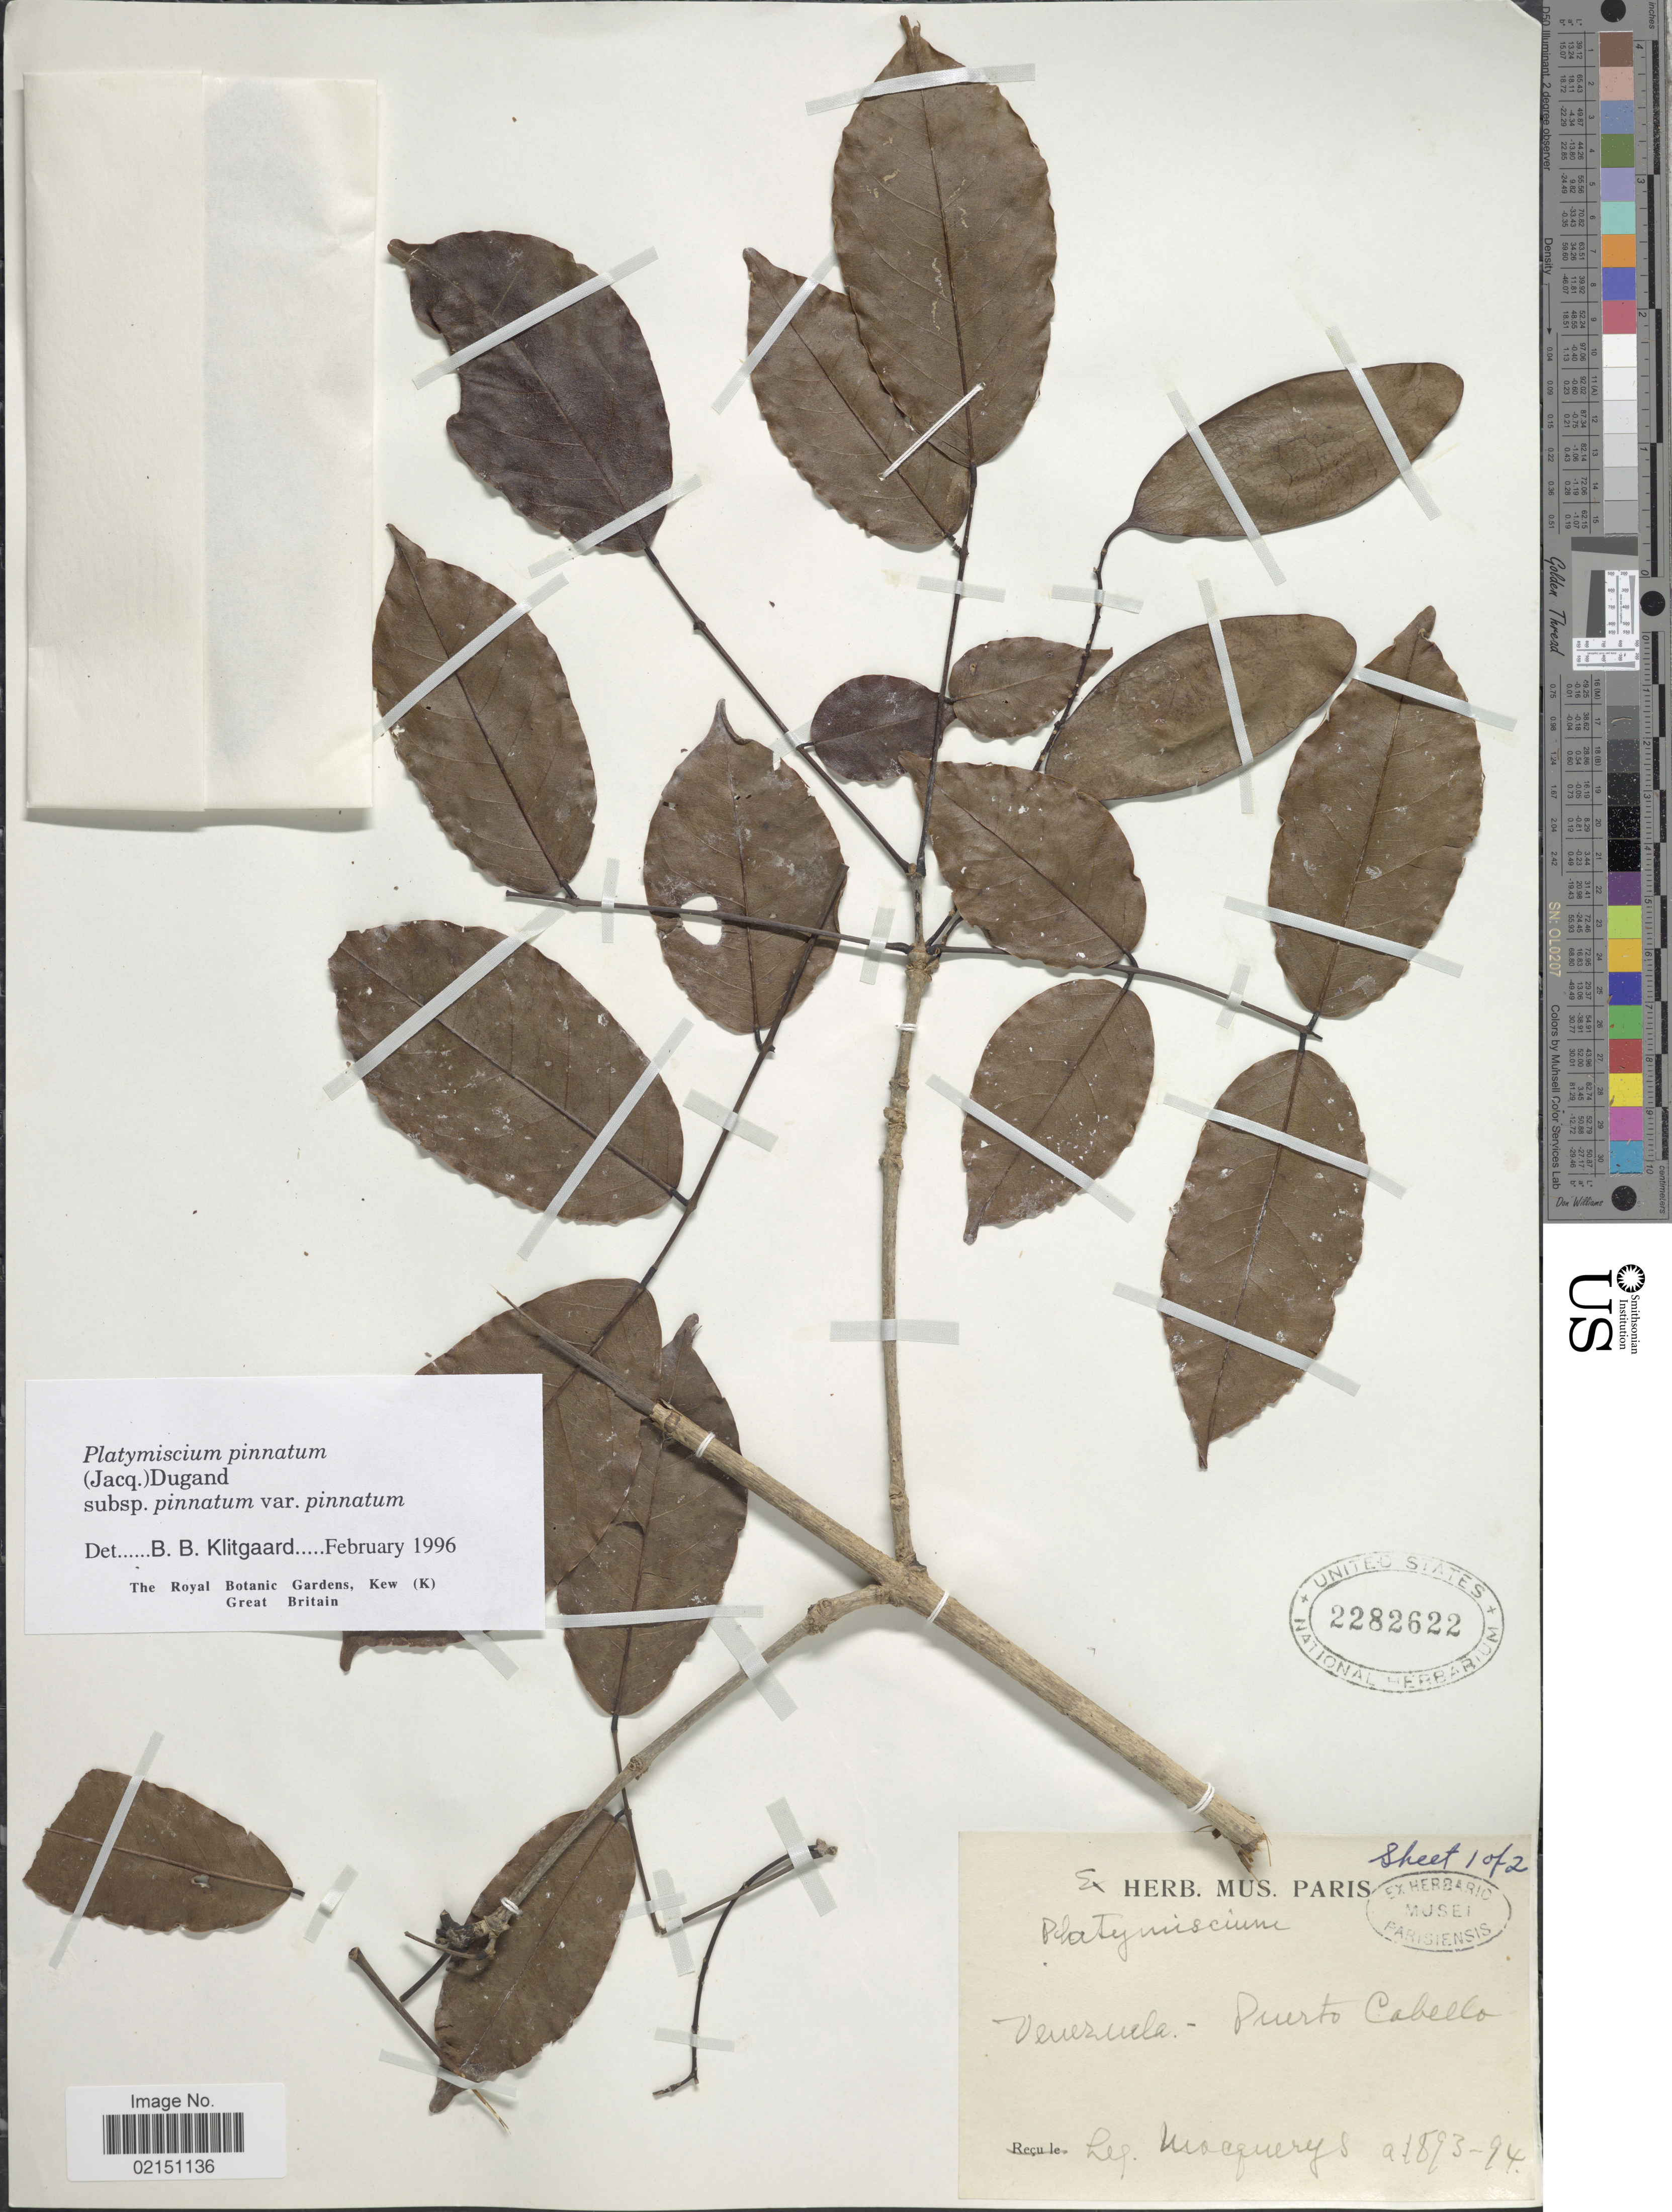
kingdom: Plantae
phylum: Tracheophyta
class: Magnoliopsida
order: Fabales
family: Fabaceae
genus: Platymiscium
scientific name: Platymiscium pinnatum var. pinnatum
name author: (Jacq.)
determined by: Klitgaard, B. B.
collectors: A. Mocquerys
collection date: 1893/1894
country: Venezuela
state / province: Carabobo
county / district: Puerto Cabello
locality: Puerto Cabello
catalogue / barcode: US 2282622